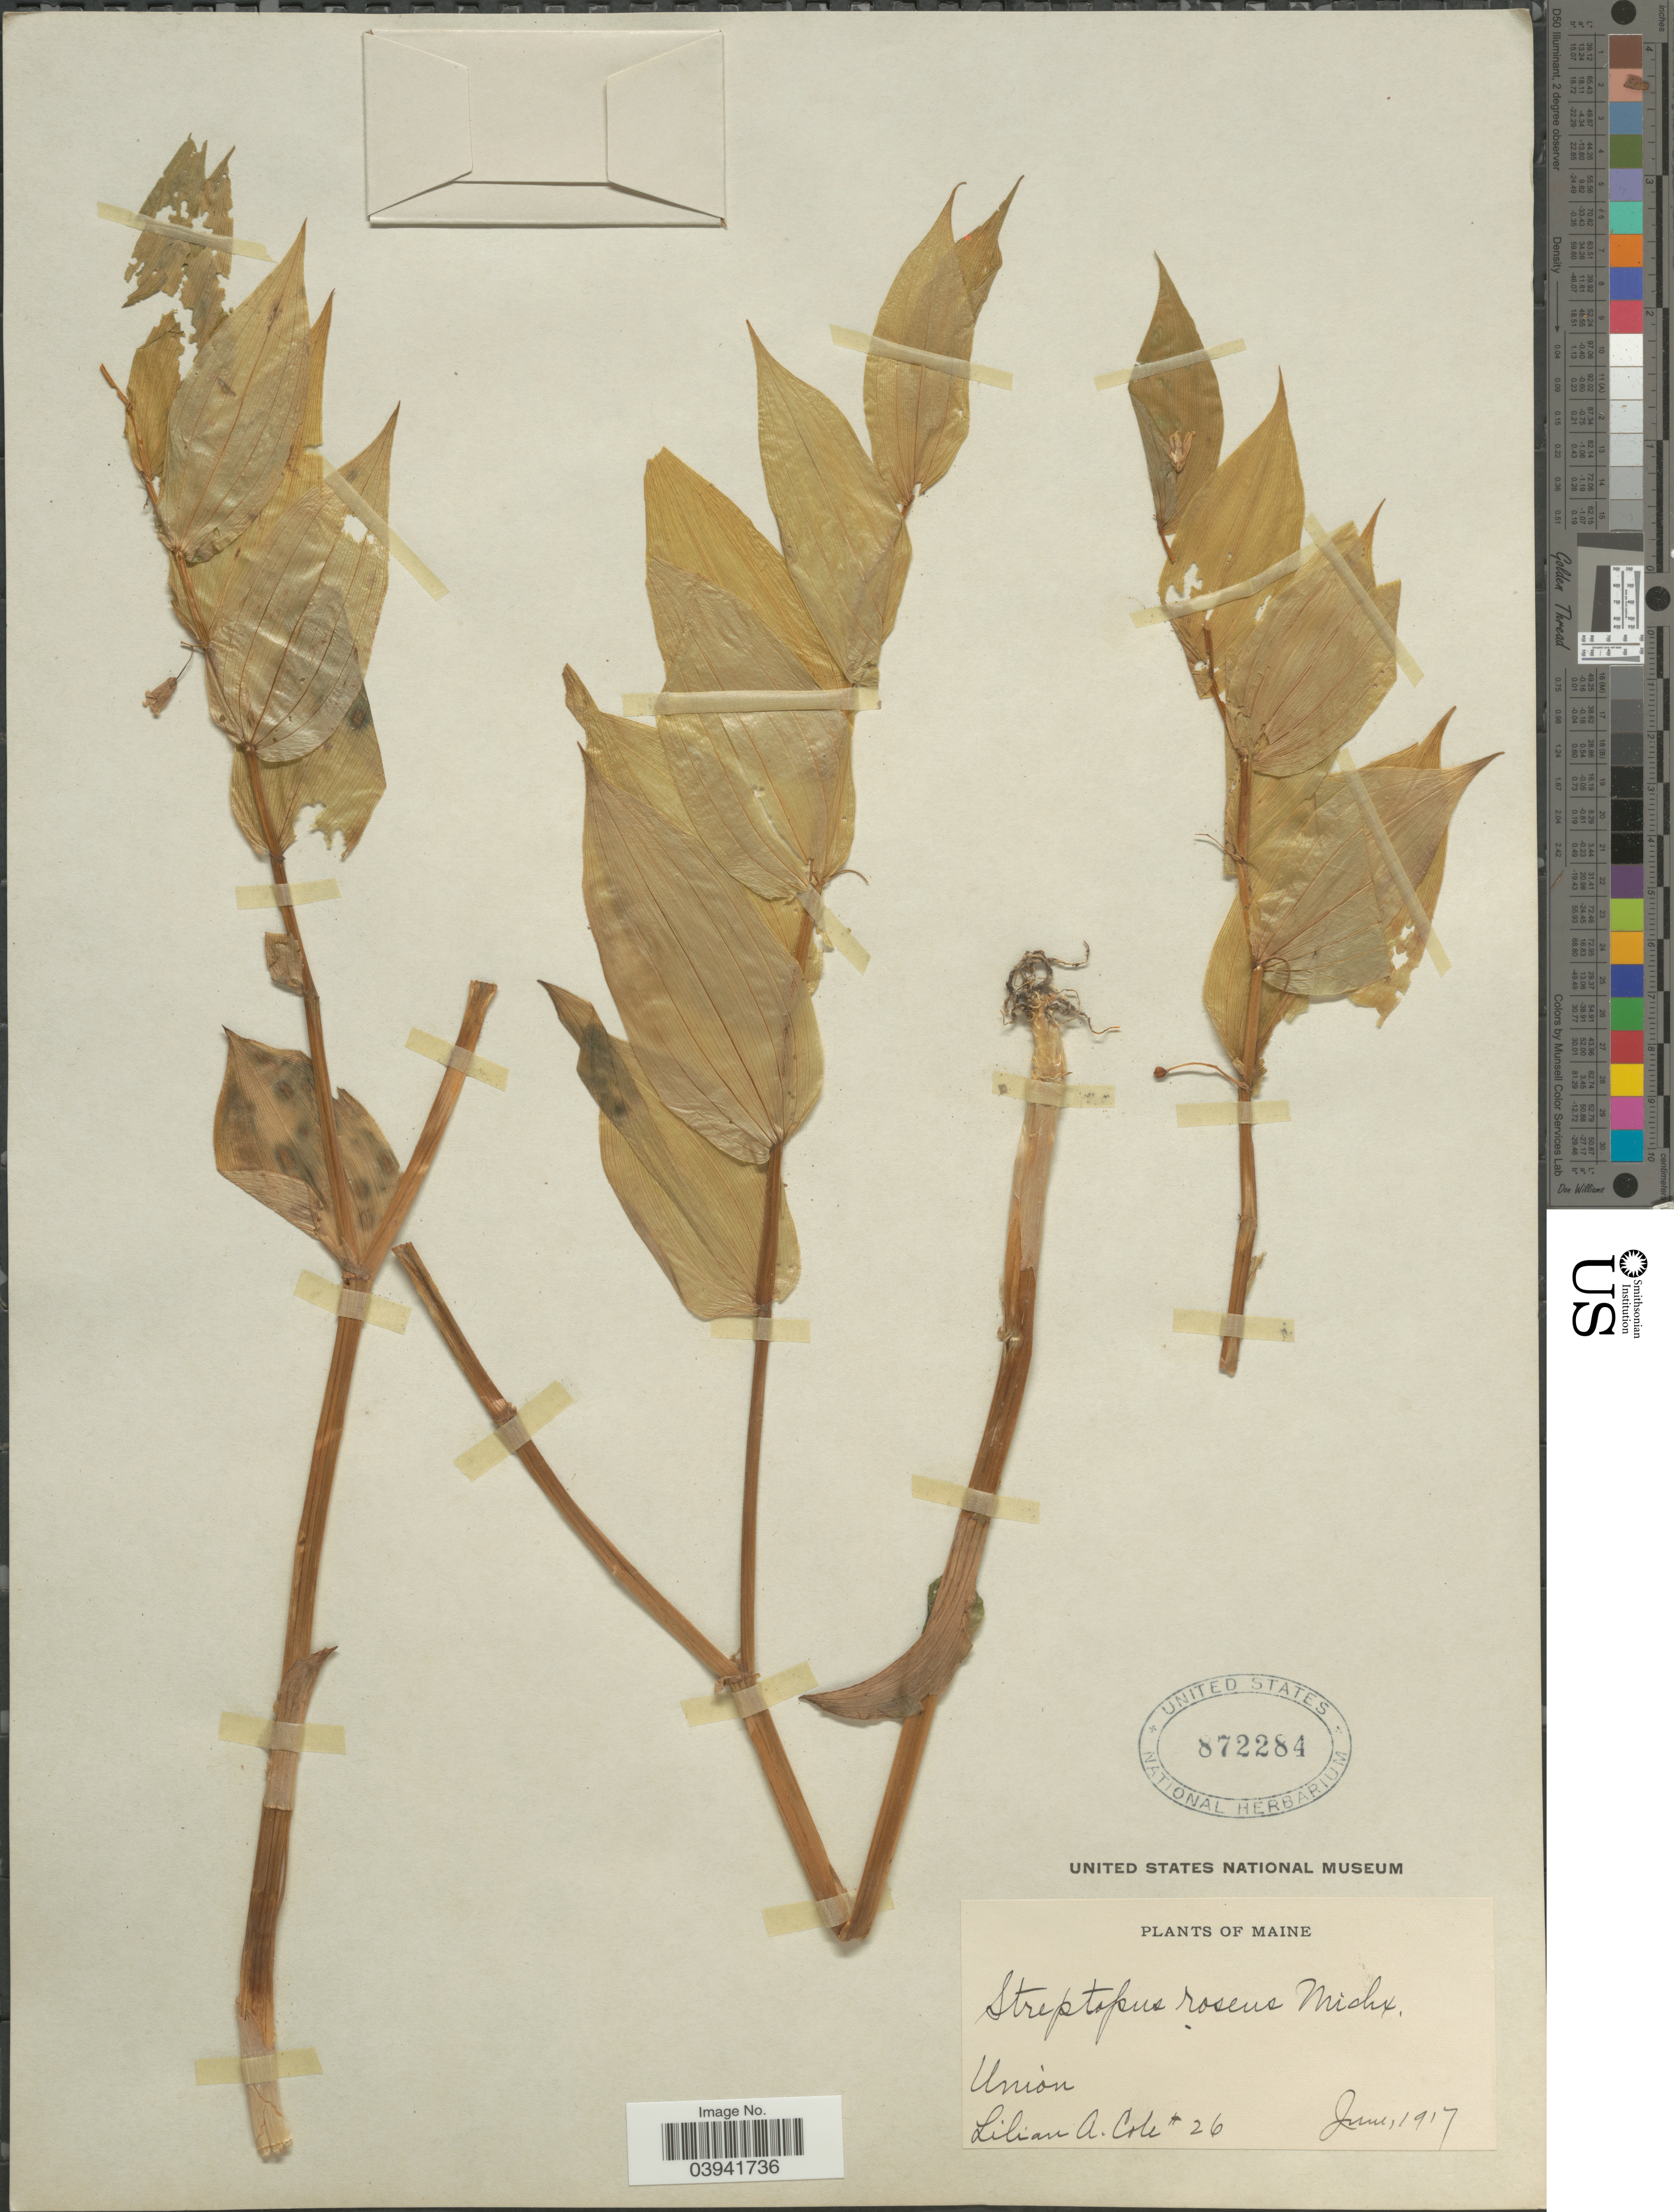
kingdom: Plantae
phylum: Tracheophyta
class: Liliopsida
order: Liliales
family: Liliaceae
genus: Streptopus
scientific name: Streptopus roseus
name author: Michx.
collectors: L. A. Cole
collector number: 26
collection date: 1917-06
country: United States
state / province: Maine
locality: Union.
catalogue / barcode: US 872284